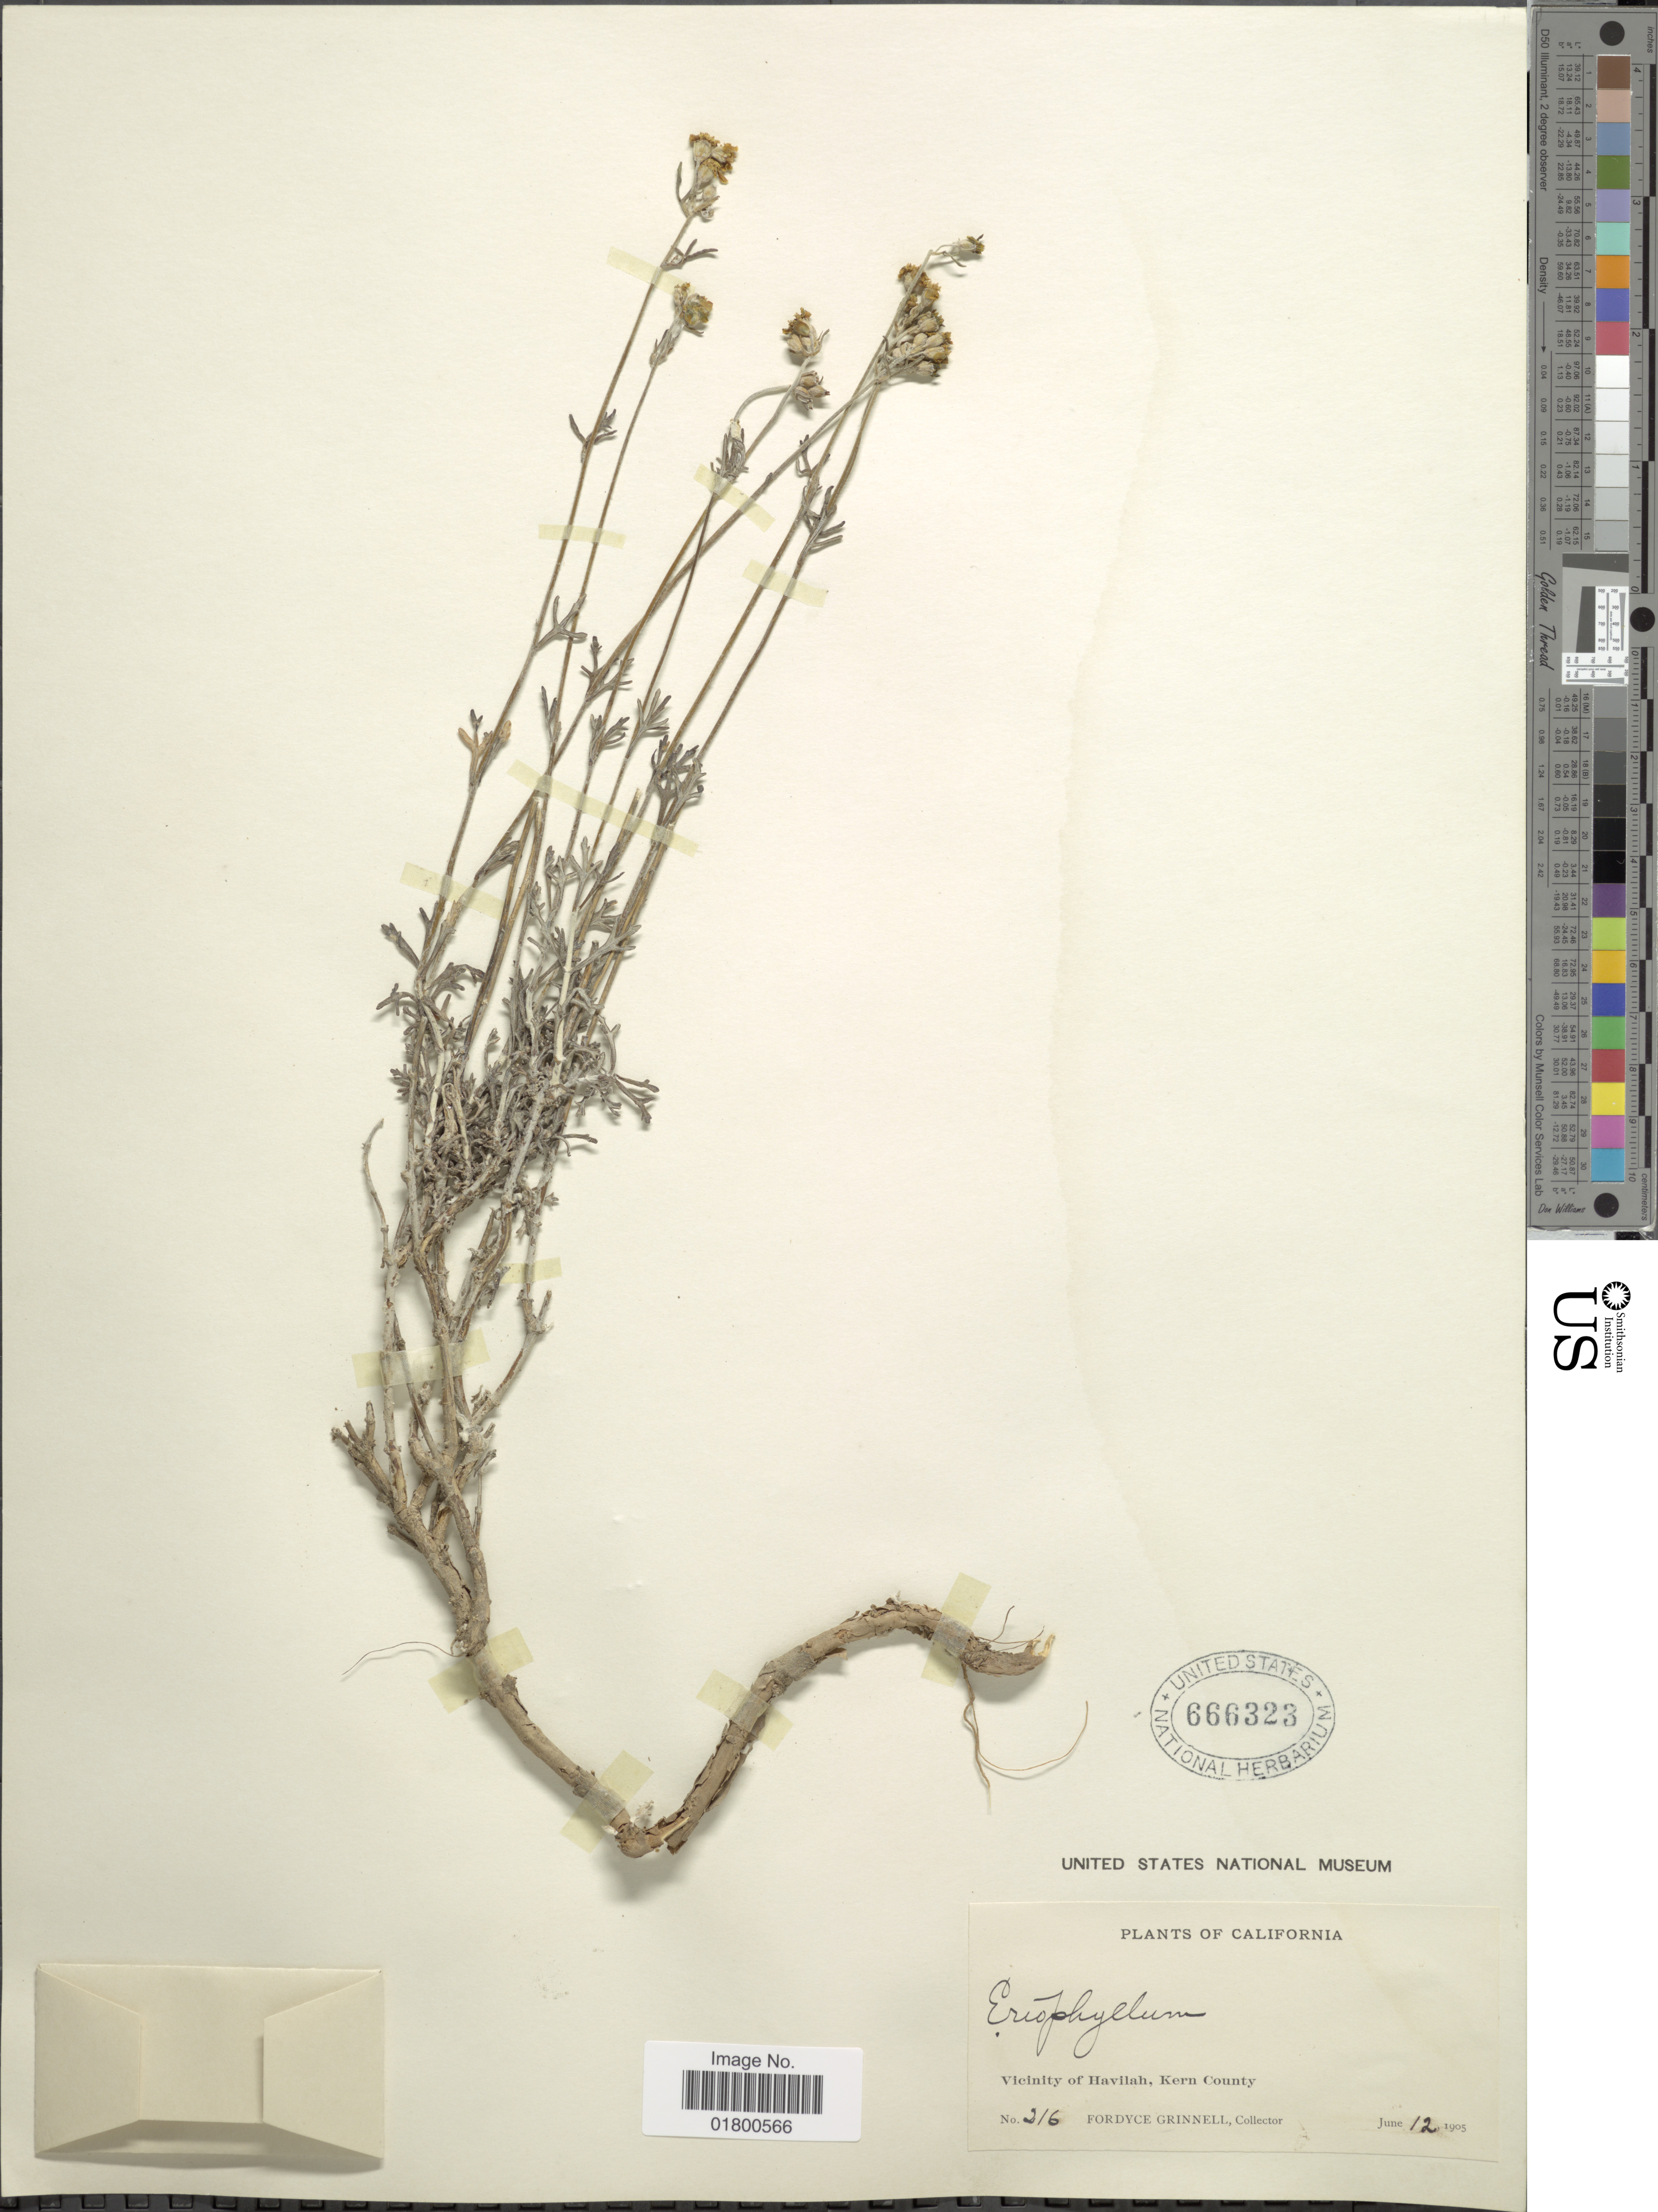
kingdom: Plantae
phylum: Tracheophyta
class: Magnoliopsida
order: Asterales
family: Asteraceae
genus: Eriophyllum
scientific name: Eriophyllum tenuifolium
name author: (DC.) Rydb.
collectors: F. Grinnell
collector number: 216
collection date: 1905-06-12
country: United States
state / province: California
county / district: Kern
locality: Vicinity of Havilah, Kern County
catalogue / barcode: US 666323